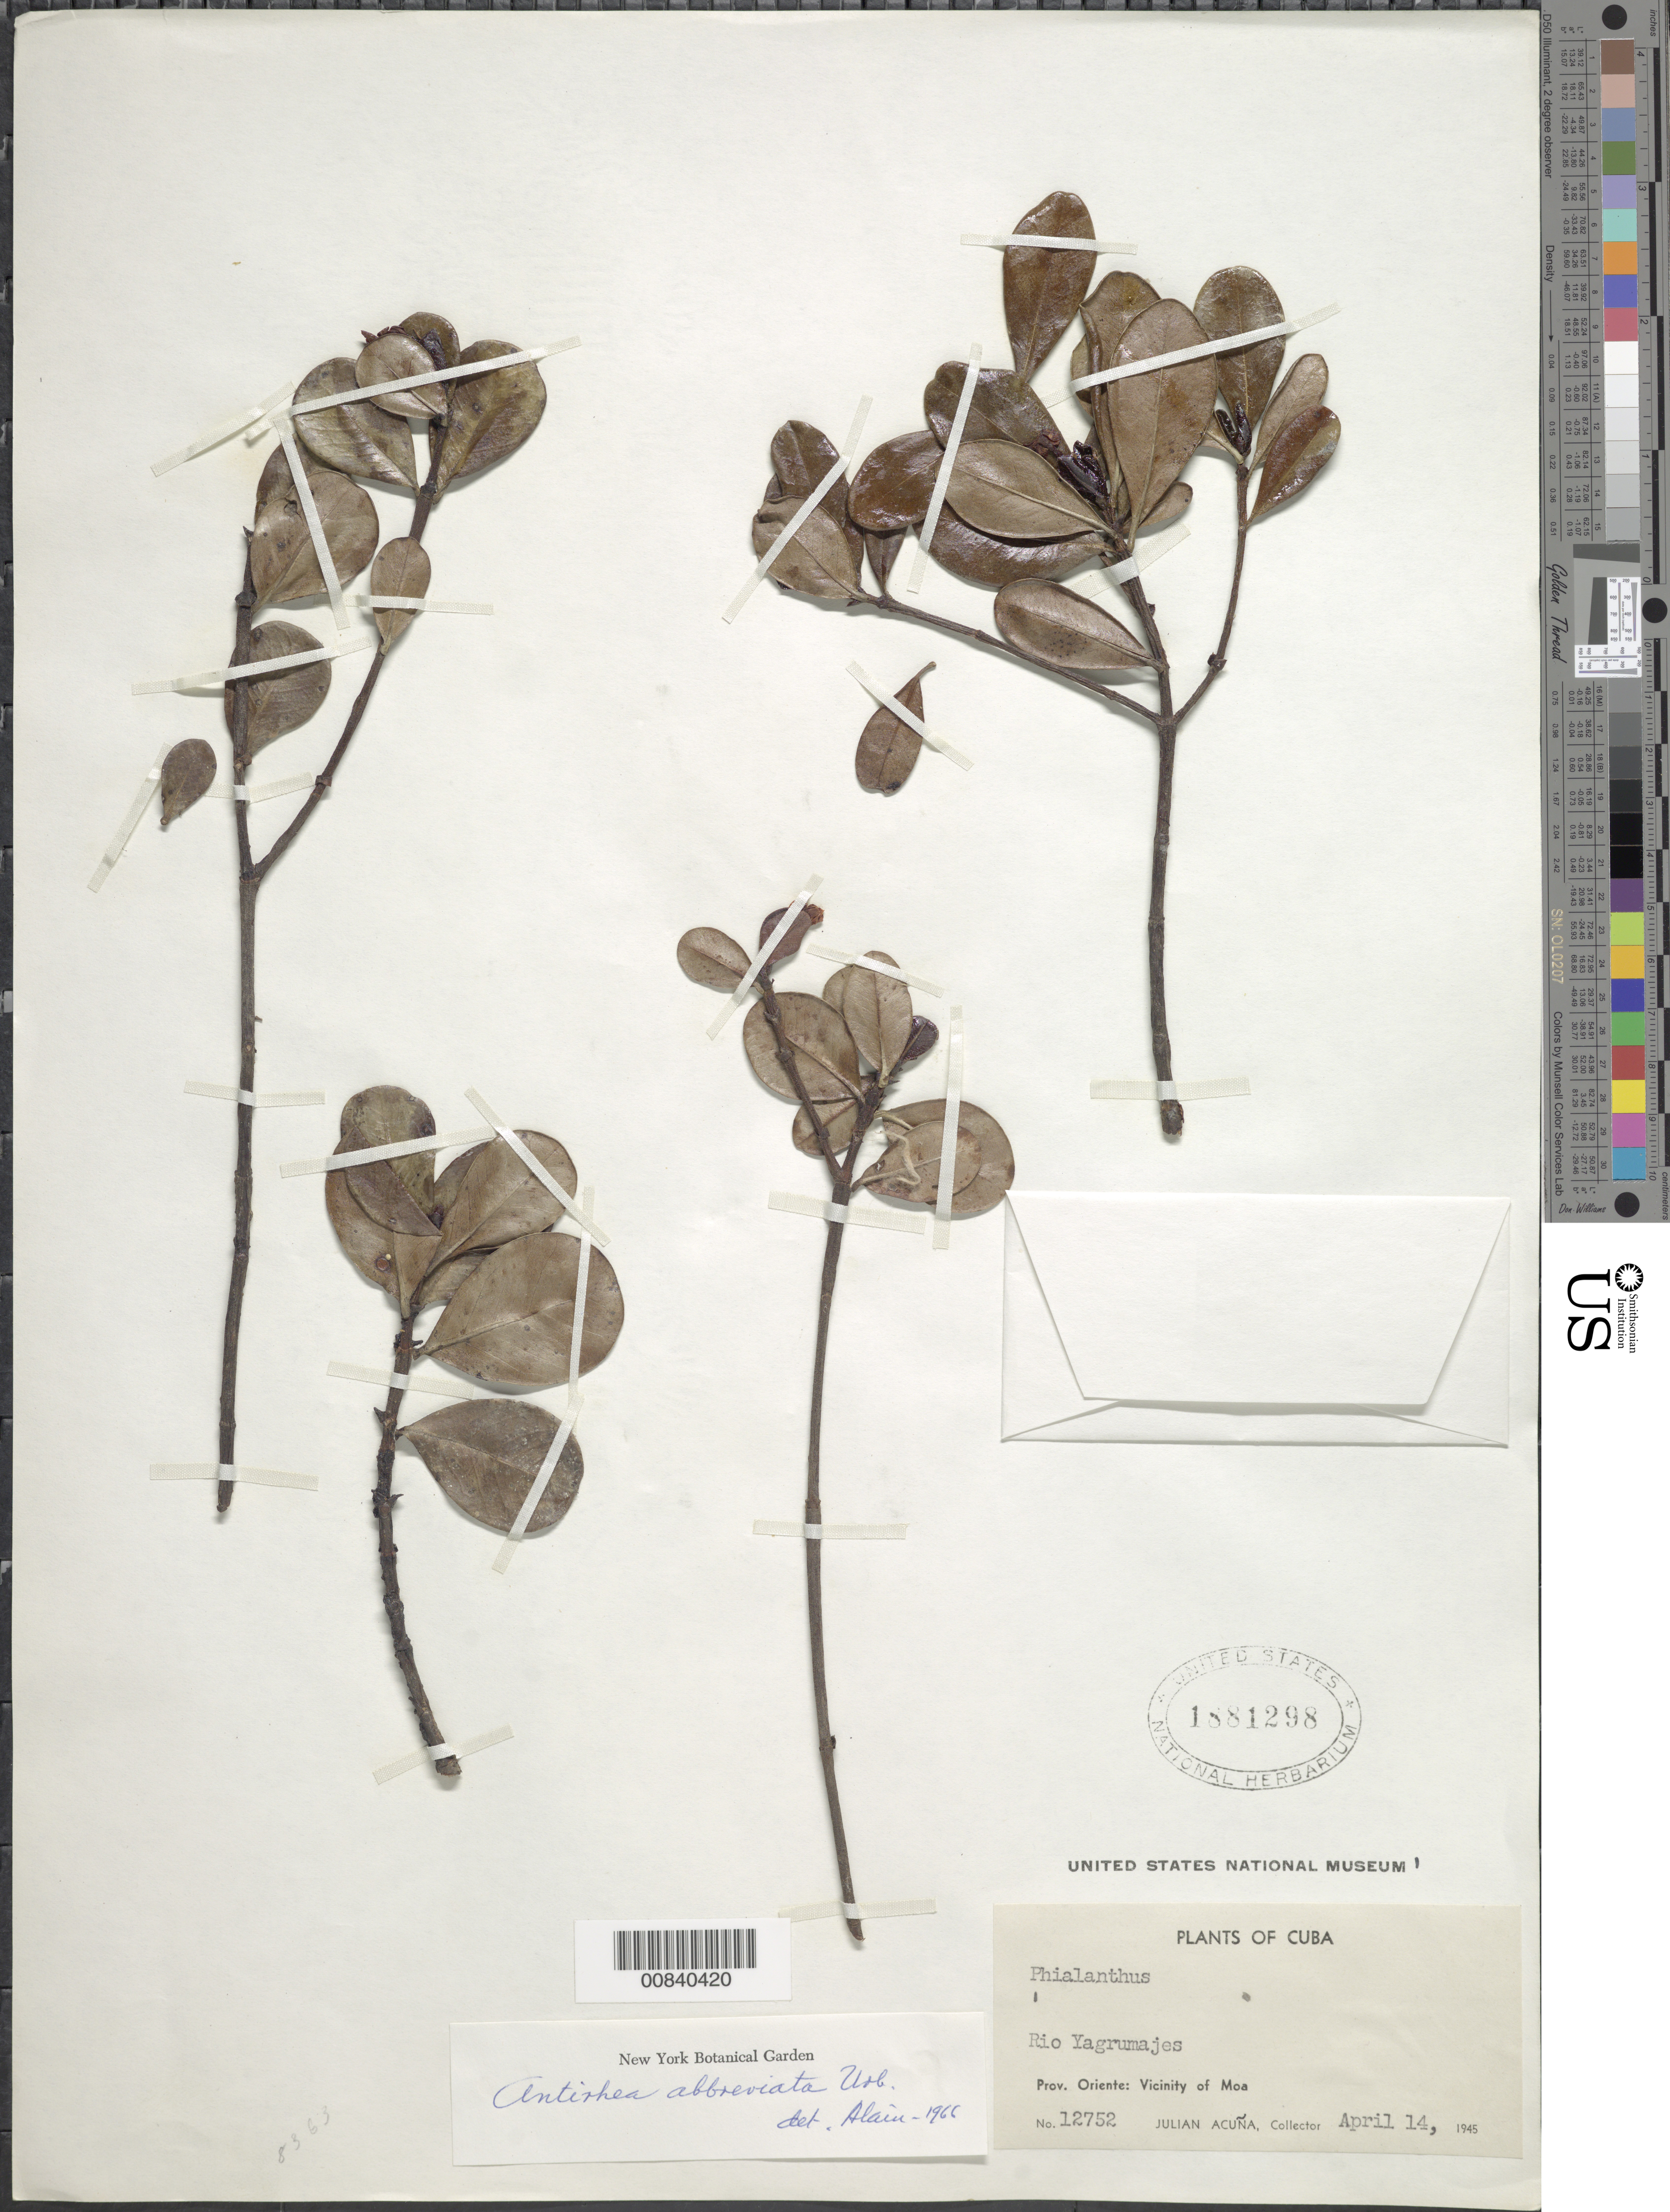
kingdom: Plantae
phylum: Tracheophyta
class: Magnoliopsida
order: Gentianales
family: Rubiaceae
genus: Stenostomum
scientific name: Stenostomum abbreviatum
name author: (Urb.) Borhidi & Fernández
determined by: Liogier, Alain H.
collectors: J. Acuña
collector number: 12752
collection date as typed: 14 Apr 1945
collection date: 1945-04-14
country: Cuba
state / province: Holguín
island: Cuba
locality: Rio Yagrumajes Vicinity of Moa [Oriente]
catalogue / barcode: US 1881298